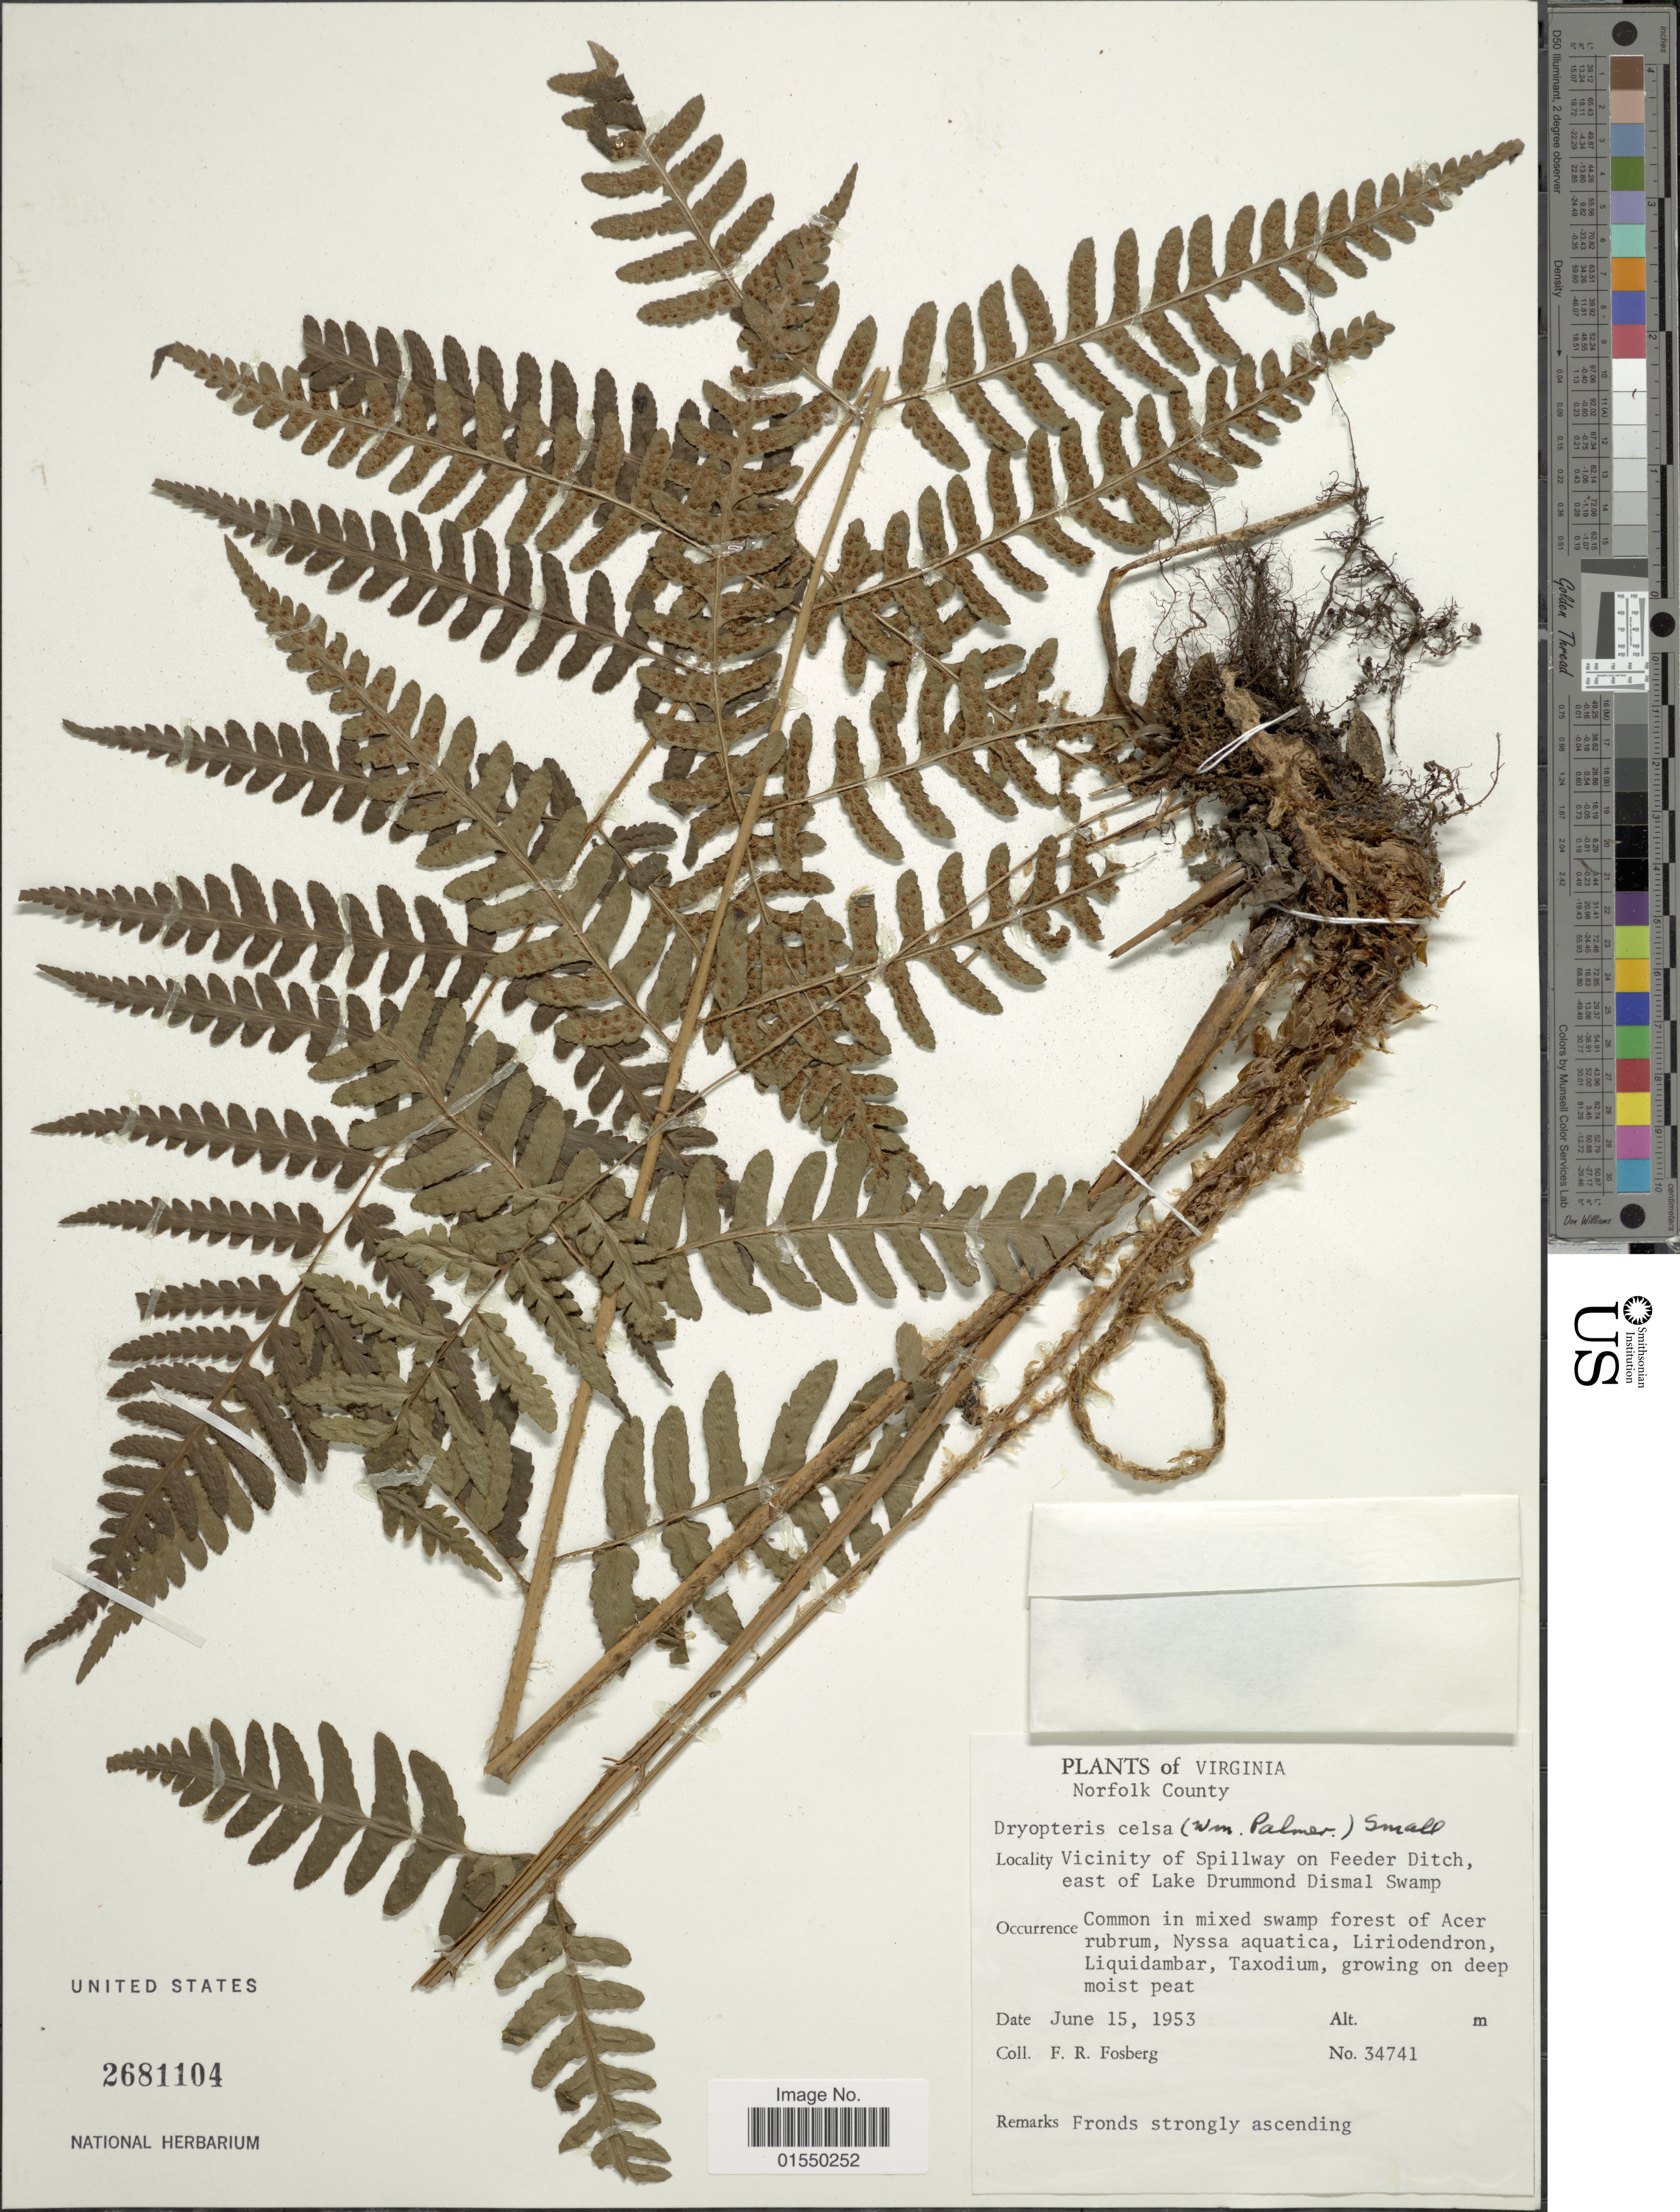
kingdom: Plantae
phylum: Tracheophyta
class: Polypodiopsida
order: Polypodiales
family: Dryopteridaceae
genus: Dryopteris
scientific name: Dryopteris celsa (W. Palmer) Knowlt., W. Palmer & C.L. Pollard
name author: (W. Palmer) Knowlt. et al.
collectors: F. R. Fosberg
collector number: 34741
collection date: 1953-06-15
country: United States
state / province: Virginia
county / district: City of Norfolk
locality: Norfolk County, Vicinity of Spillway on Feeder Ditch,east of Lake Drummond Dismal Swamp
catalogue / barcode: US 2681104